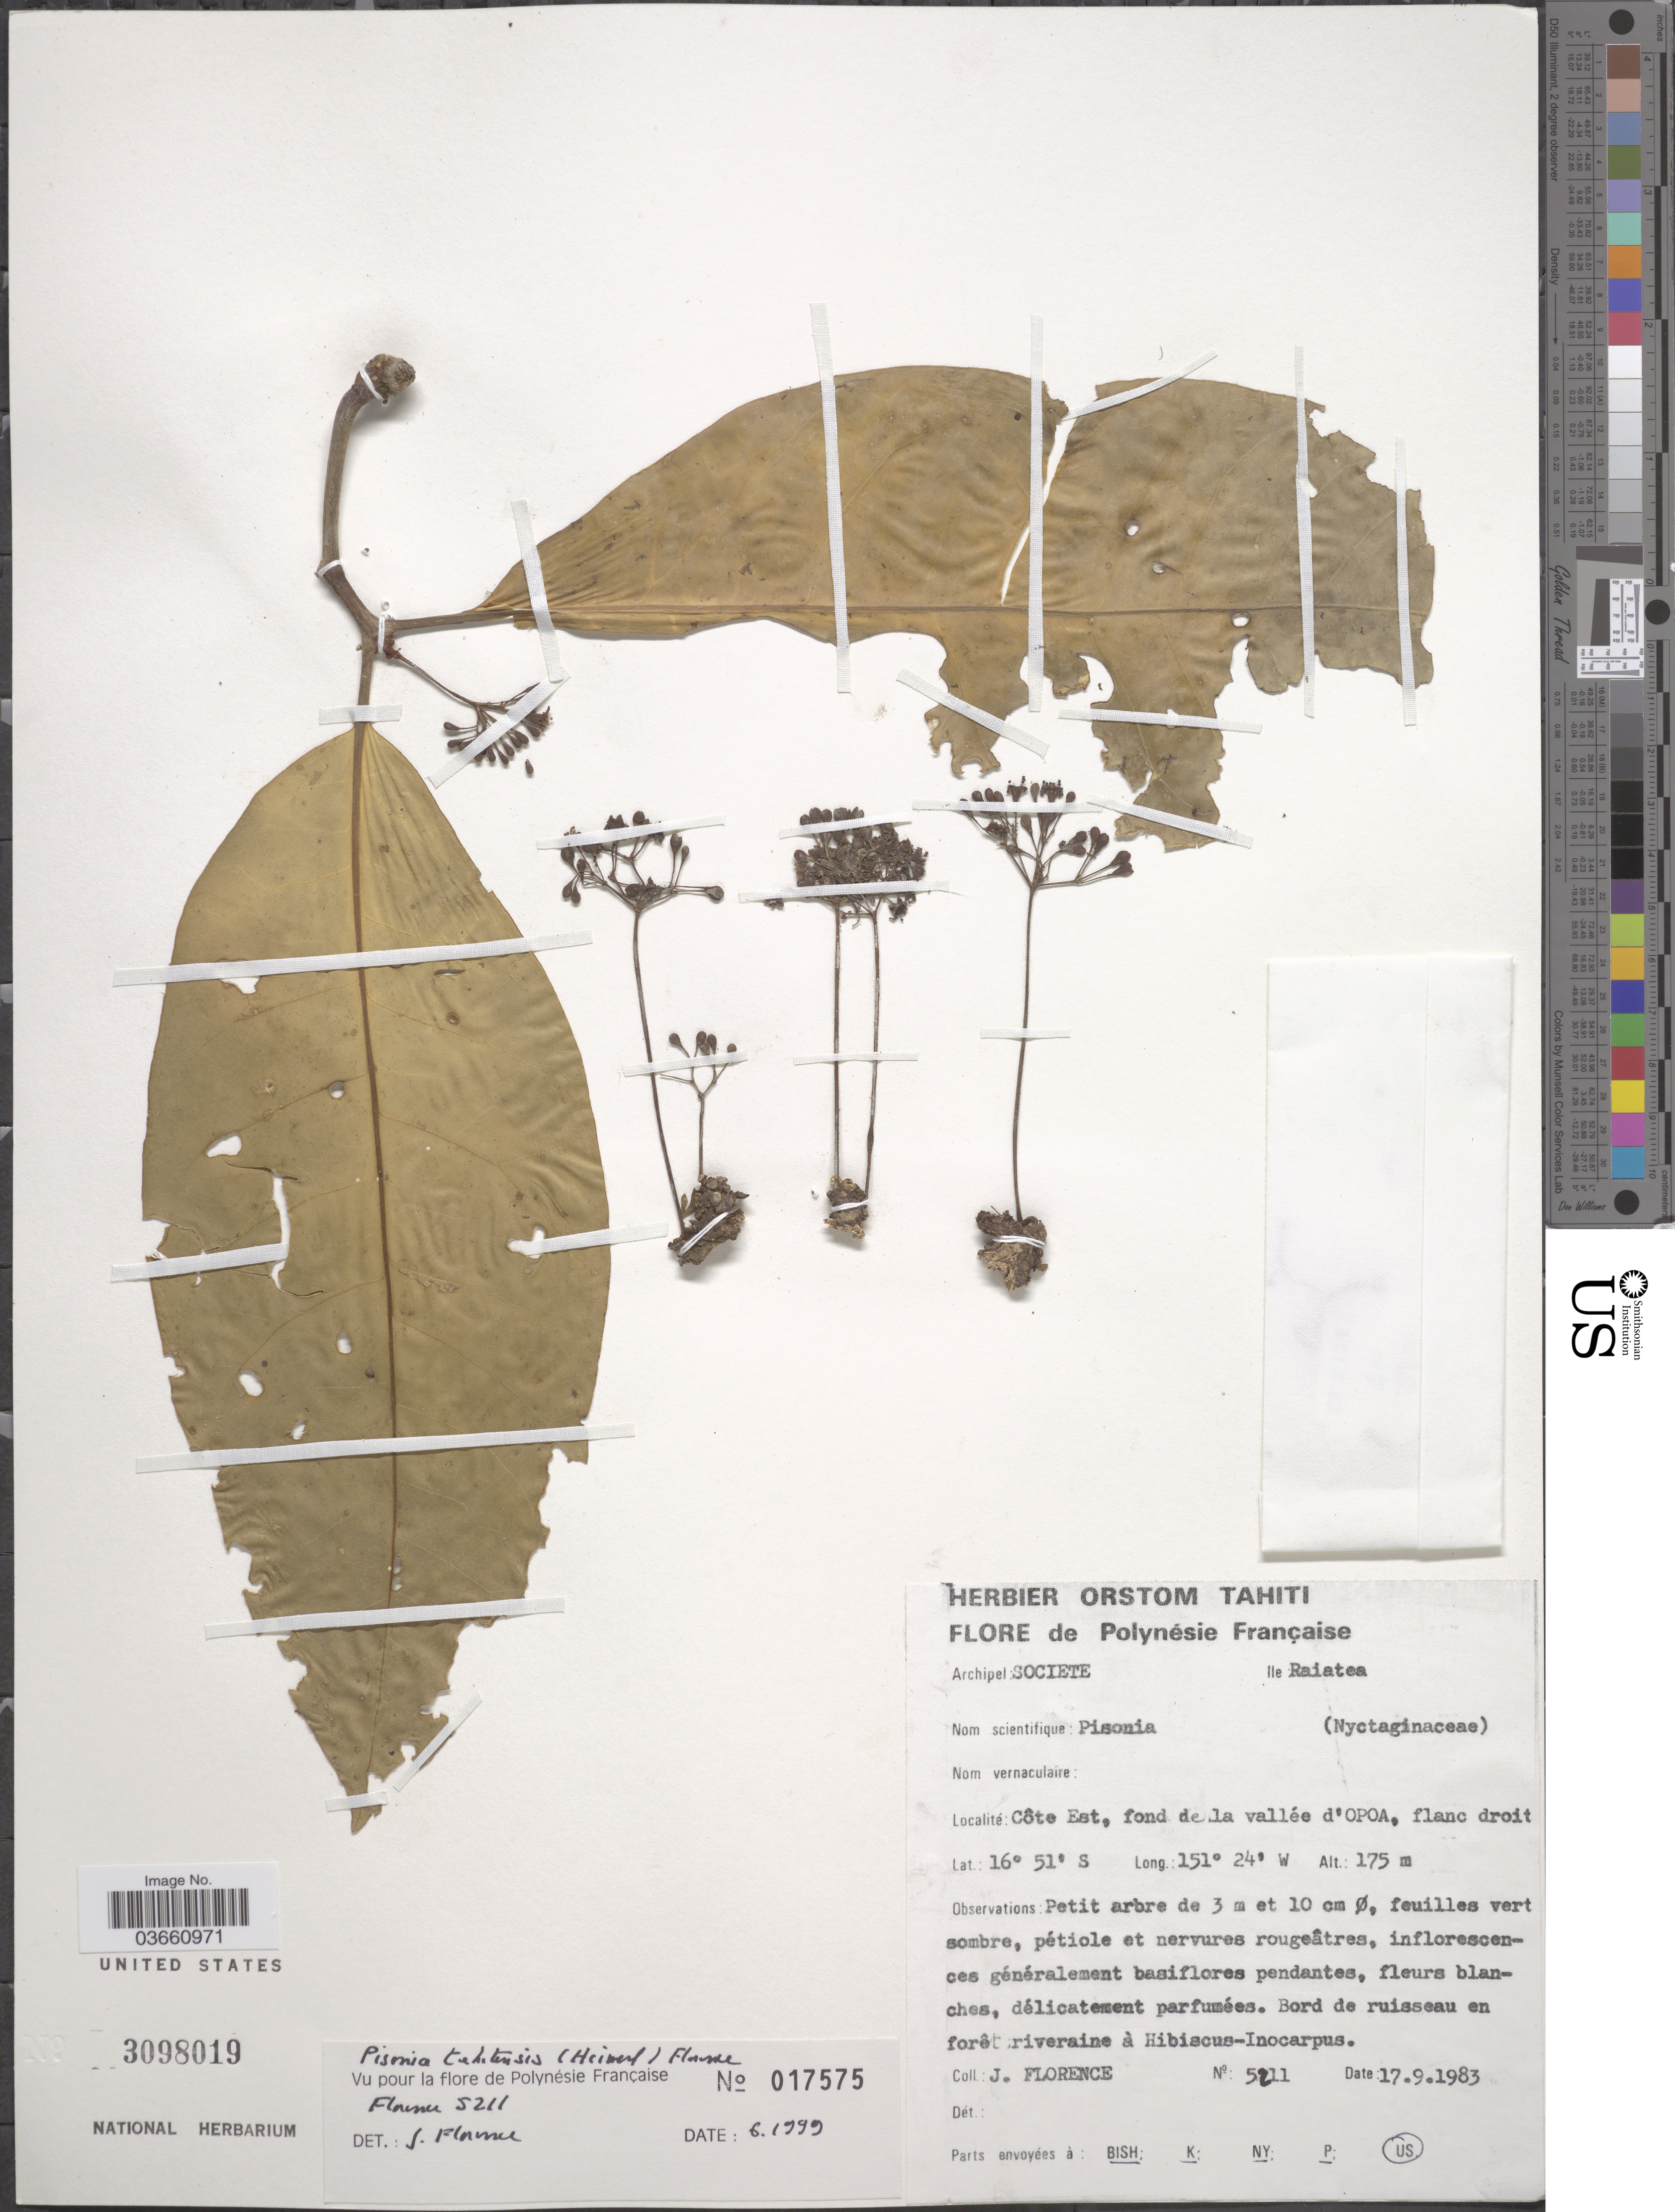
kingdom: Plantae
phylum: Tracheophyta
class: Magnoliopsida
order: Caryophyllales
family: Nyctaginaceae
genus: Ceodes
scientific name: Ceodes taitensis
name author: (Heimerl) Rossetto & Caraballo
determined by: Wagner, W. L., (BOT), Smithsonian Institution - National Museum of Natural History (UNITED STATES)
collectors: J. Florence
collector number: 5211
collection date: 1983-09-17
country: French Polynesia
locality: Archipel: Societe. Ile: Raiatea. Côte Est, fond de la vallée d'OPOA.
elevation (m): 175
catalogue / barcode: US 3098019